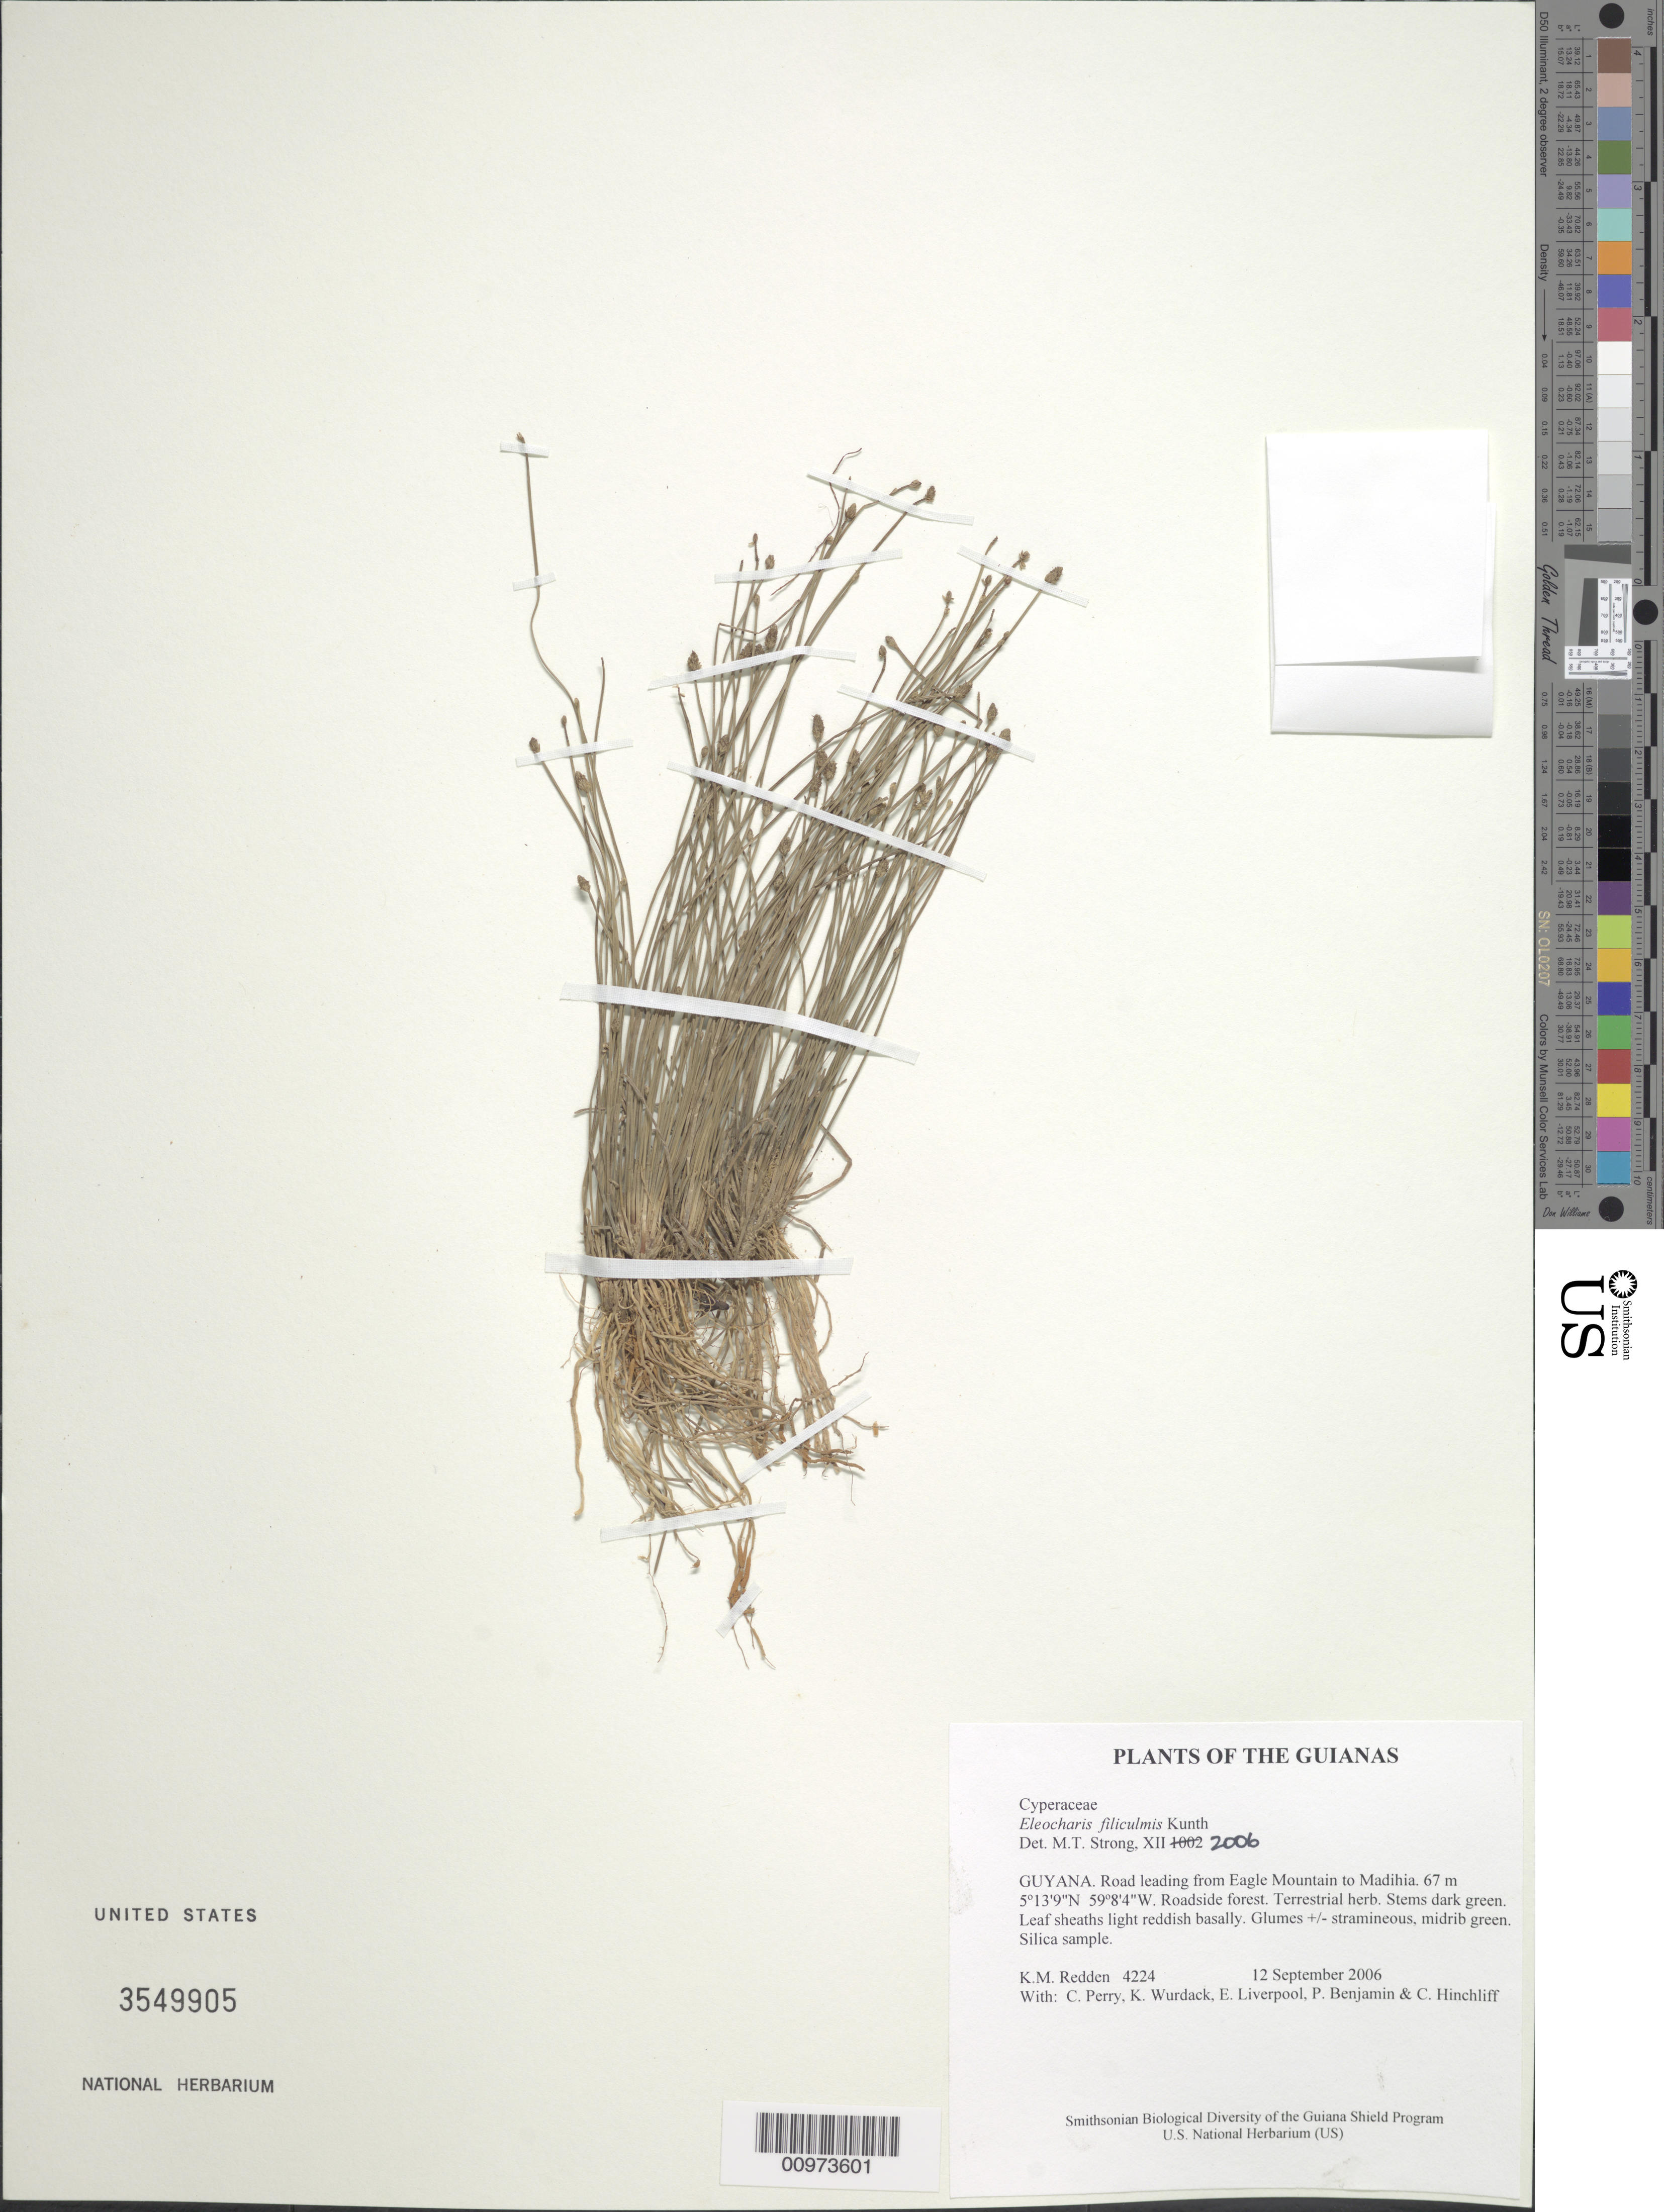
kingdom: Plantae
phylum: Tracheophyta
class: Liliopsida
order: Poales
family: Cyperaceae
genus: Eleocharis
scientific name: Eleocharis filiculmis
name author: Kunth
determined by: Strong, M. T., (US), Smithsonian Institution - National Museum of Natural History (UNITED STATES)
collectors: K. M. Redden, C. Perry, K. Wurdack, E. Liverpool, P. Benjamin & C. E. Hinchliff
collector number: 4224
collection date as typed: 12 September 2006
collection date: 2006-09-12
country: Guyana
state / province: Potaro-Siparuni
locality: Road leading from Eagle Mountain to Madihia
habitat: Roadside forest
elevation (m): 67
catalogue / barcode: US 3549905